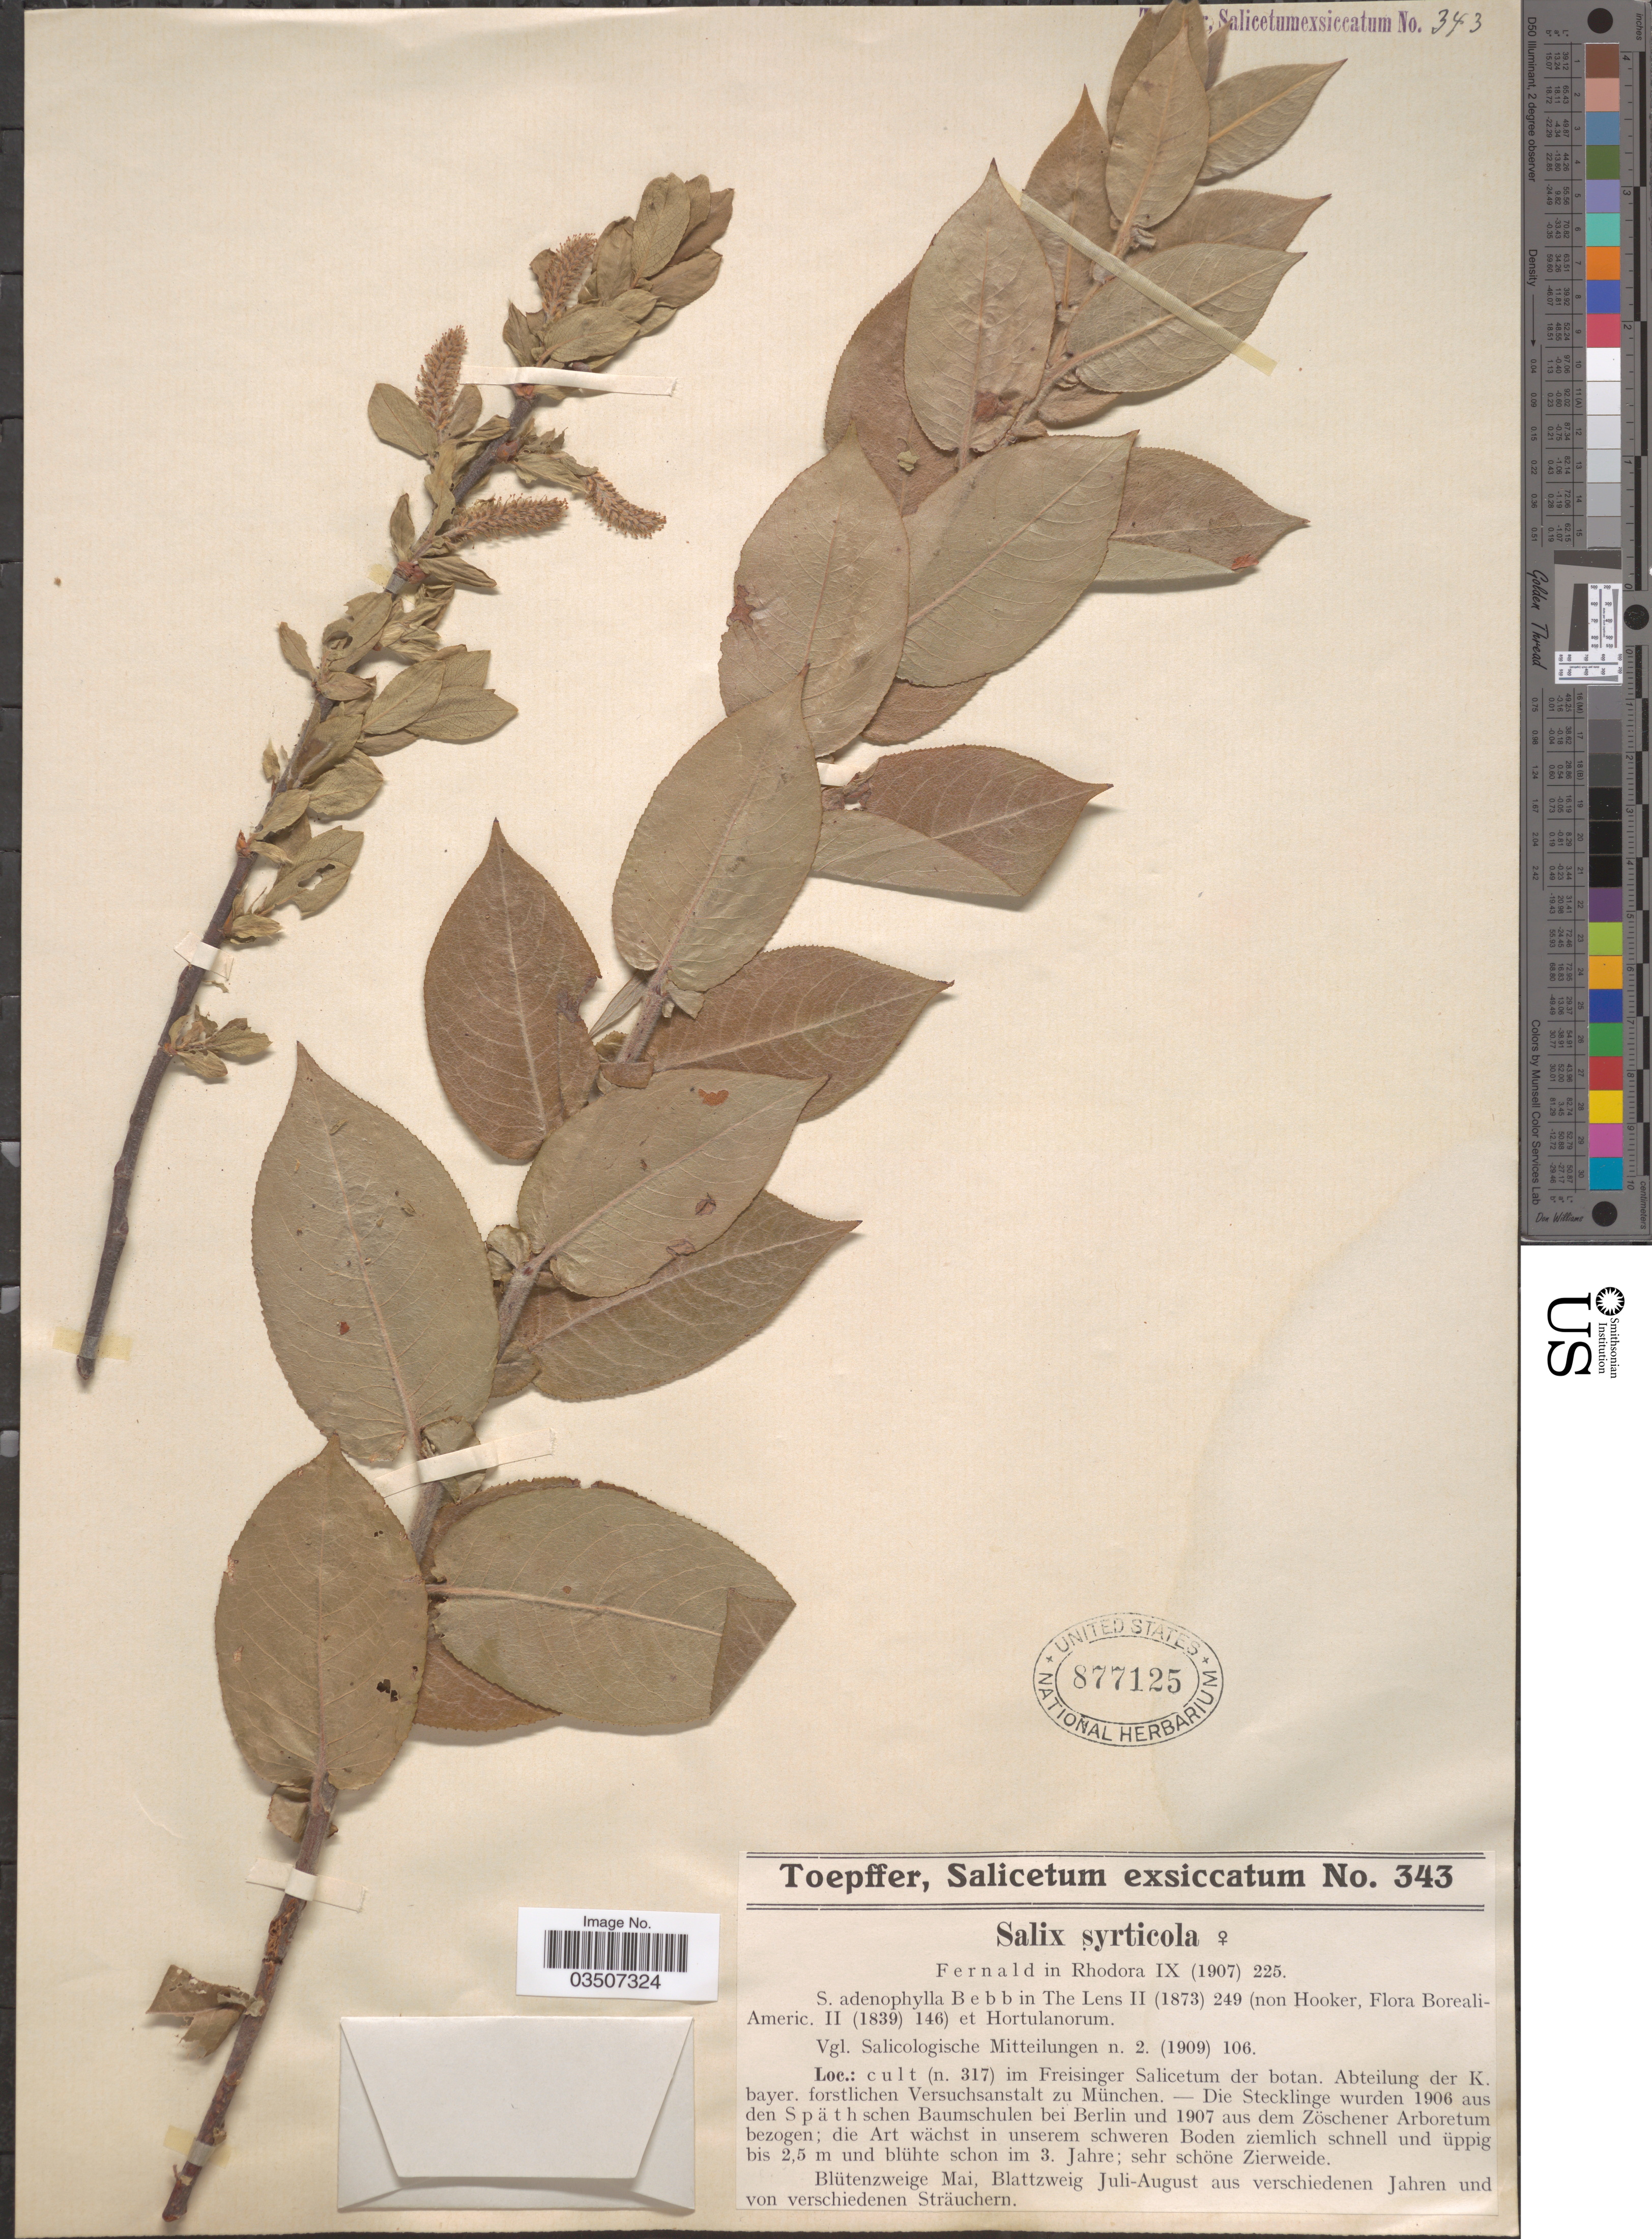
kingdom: Plantae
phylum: Tracheophyta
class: Magnoliopsida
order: Malpighiales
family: Salicaceae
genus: Salix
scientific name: Salix syrticola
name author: Fernald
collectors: A. Toepffer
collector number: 343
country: Germany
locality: Im Freisinger Salicetum der botan. Abteilung der K. bayer. forstlichen Versuchsanstalt zu München. - Die Stecklinge wurden 1906 aus den Späth schen Baumschulen bei Berlin und 1907 aus dem Zöschener Arboretum bezogen; die Art wächst in unserem schweren Boden ziemlich schnell und üppig bis 2,5 m und blühte schon im 3. Jahre; sehr schöne Zierweide.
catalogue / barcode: US 877125